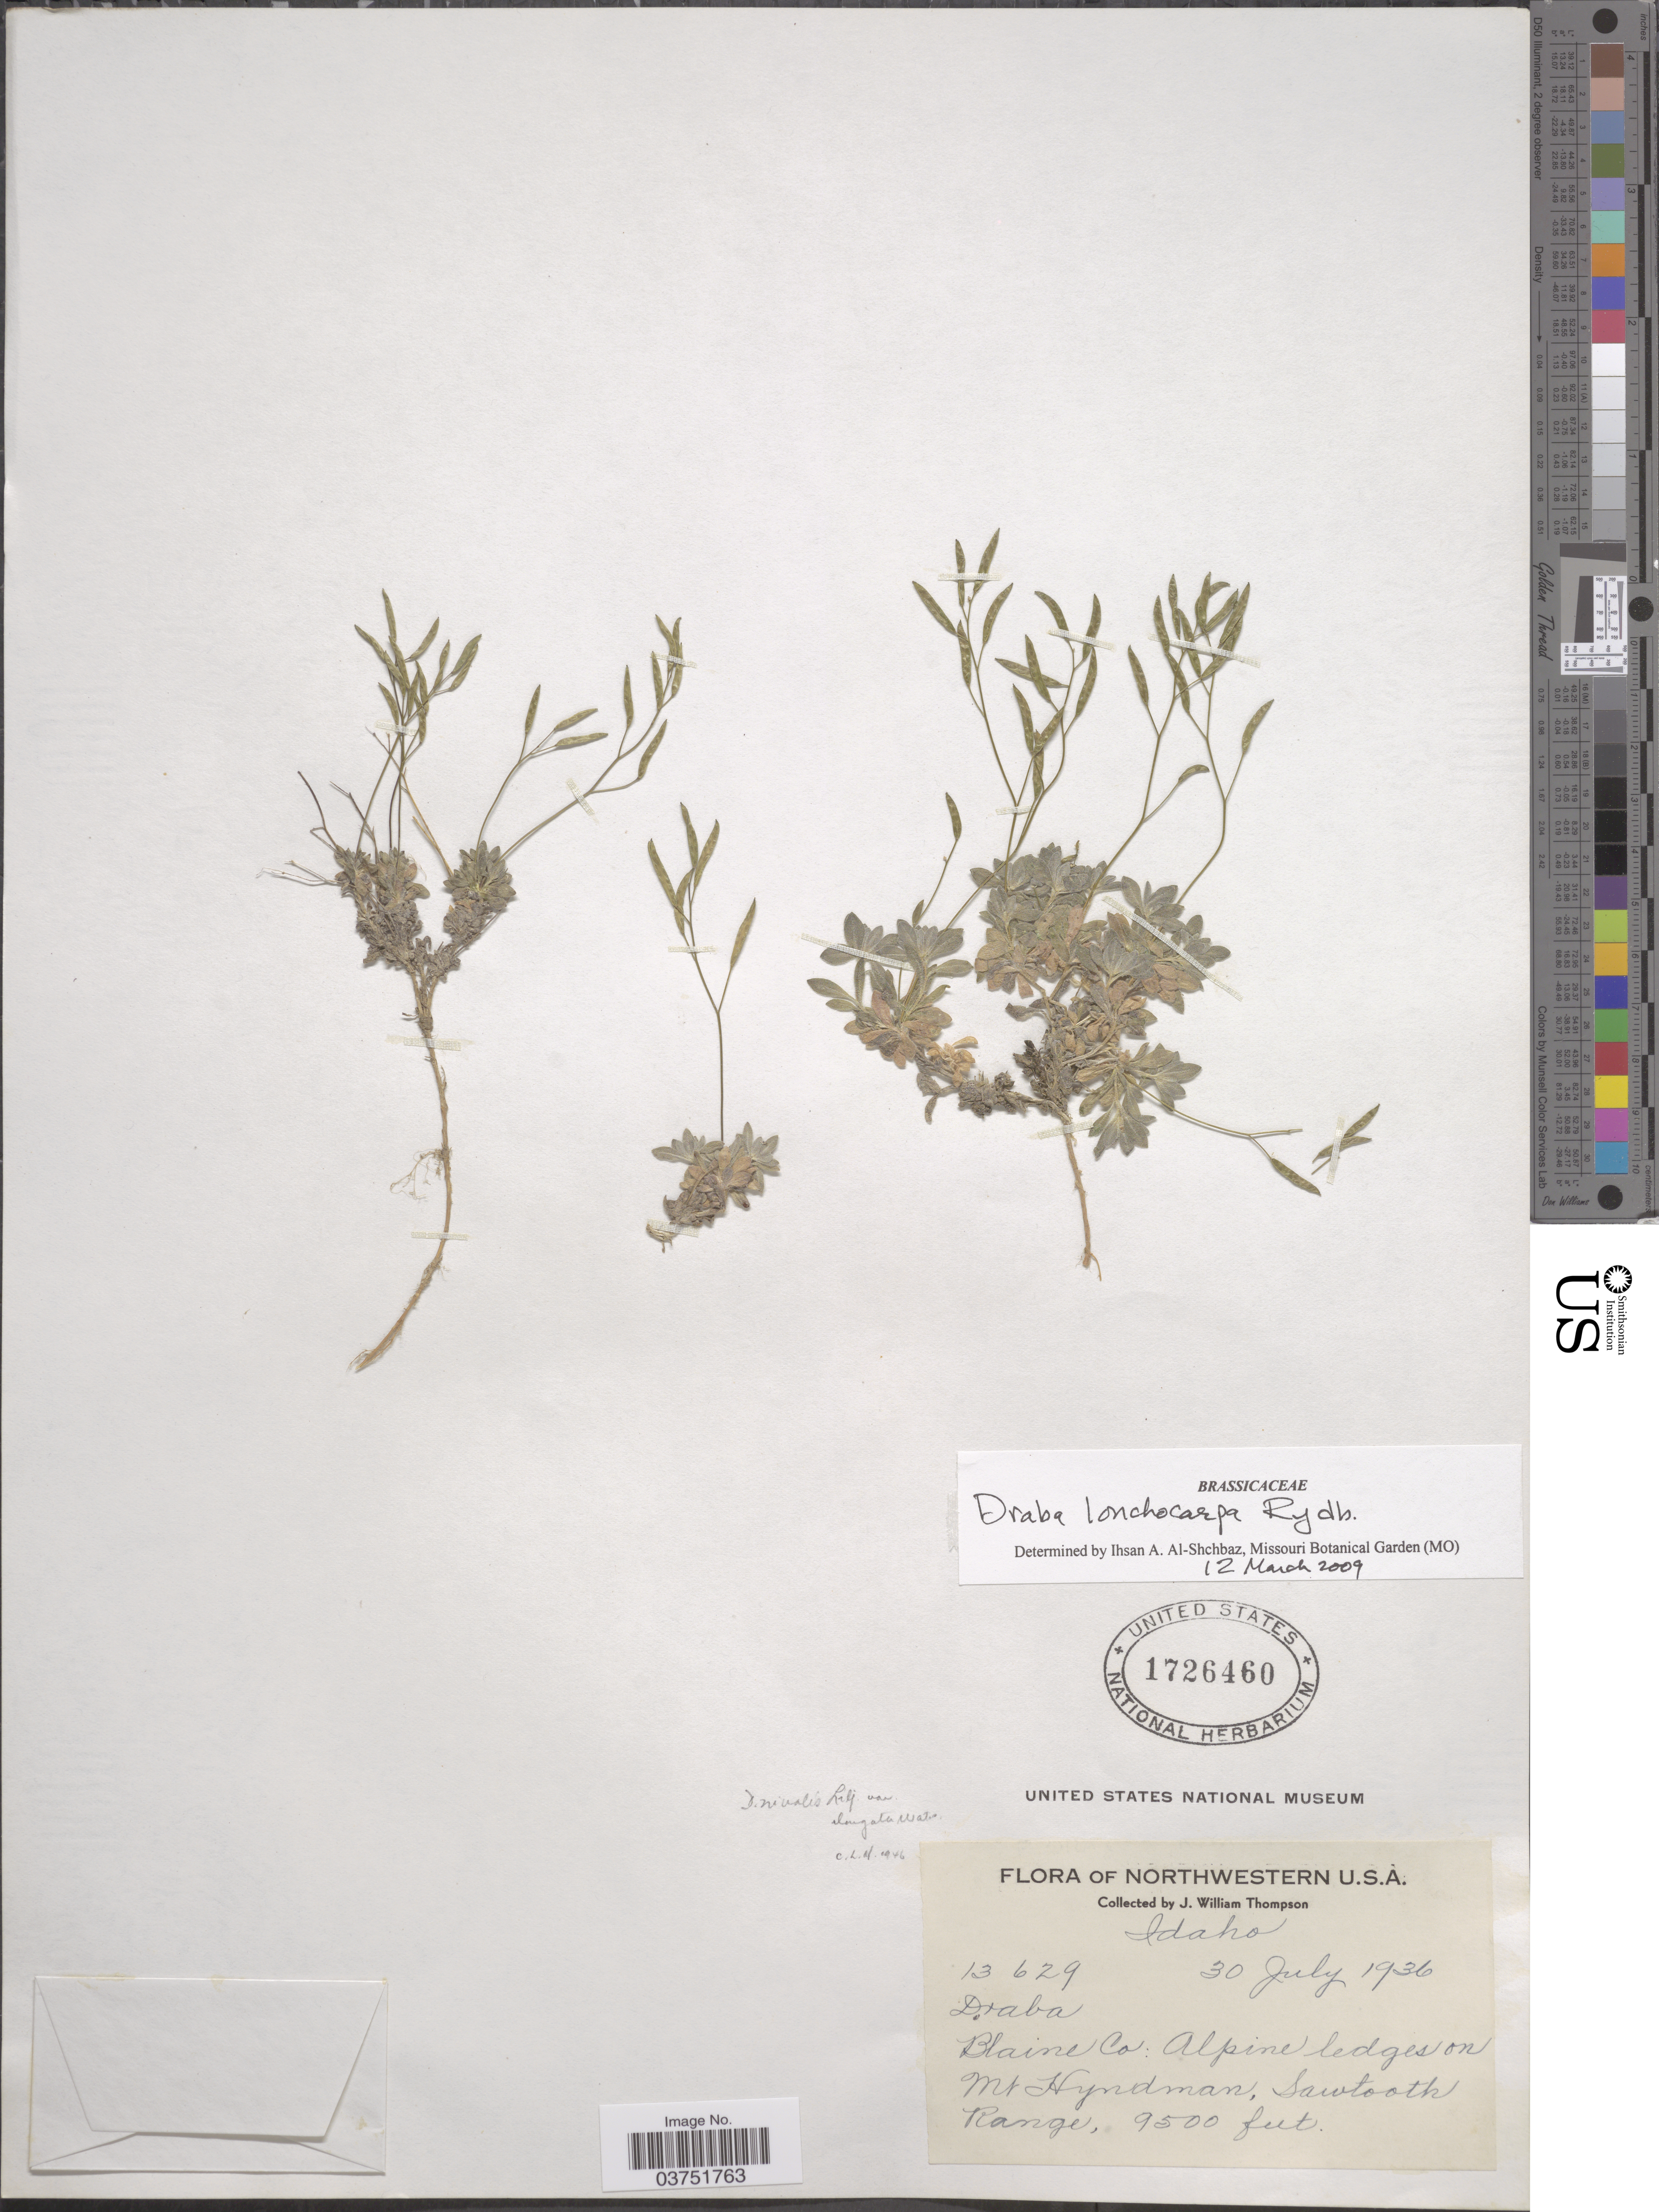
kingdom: Plantae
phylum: Tracheophyta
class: Magnoliopsida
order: Brassicales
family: Brassicaceae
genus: Draba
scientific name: Draba lonchocarpa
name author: Rydb.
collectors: J. W. Thompson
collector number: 13629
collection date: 1936-07-30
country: United States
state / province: Idaho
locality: Blaine Co: Alpine ledges on Mt Hyndman, Sawtooth Range.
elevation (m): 2896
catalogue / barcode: US 1726460